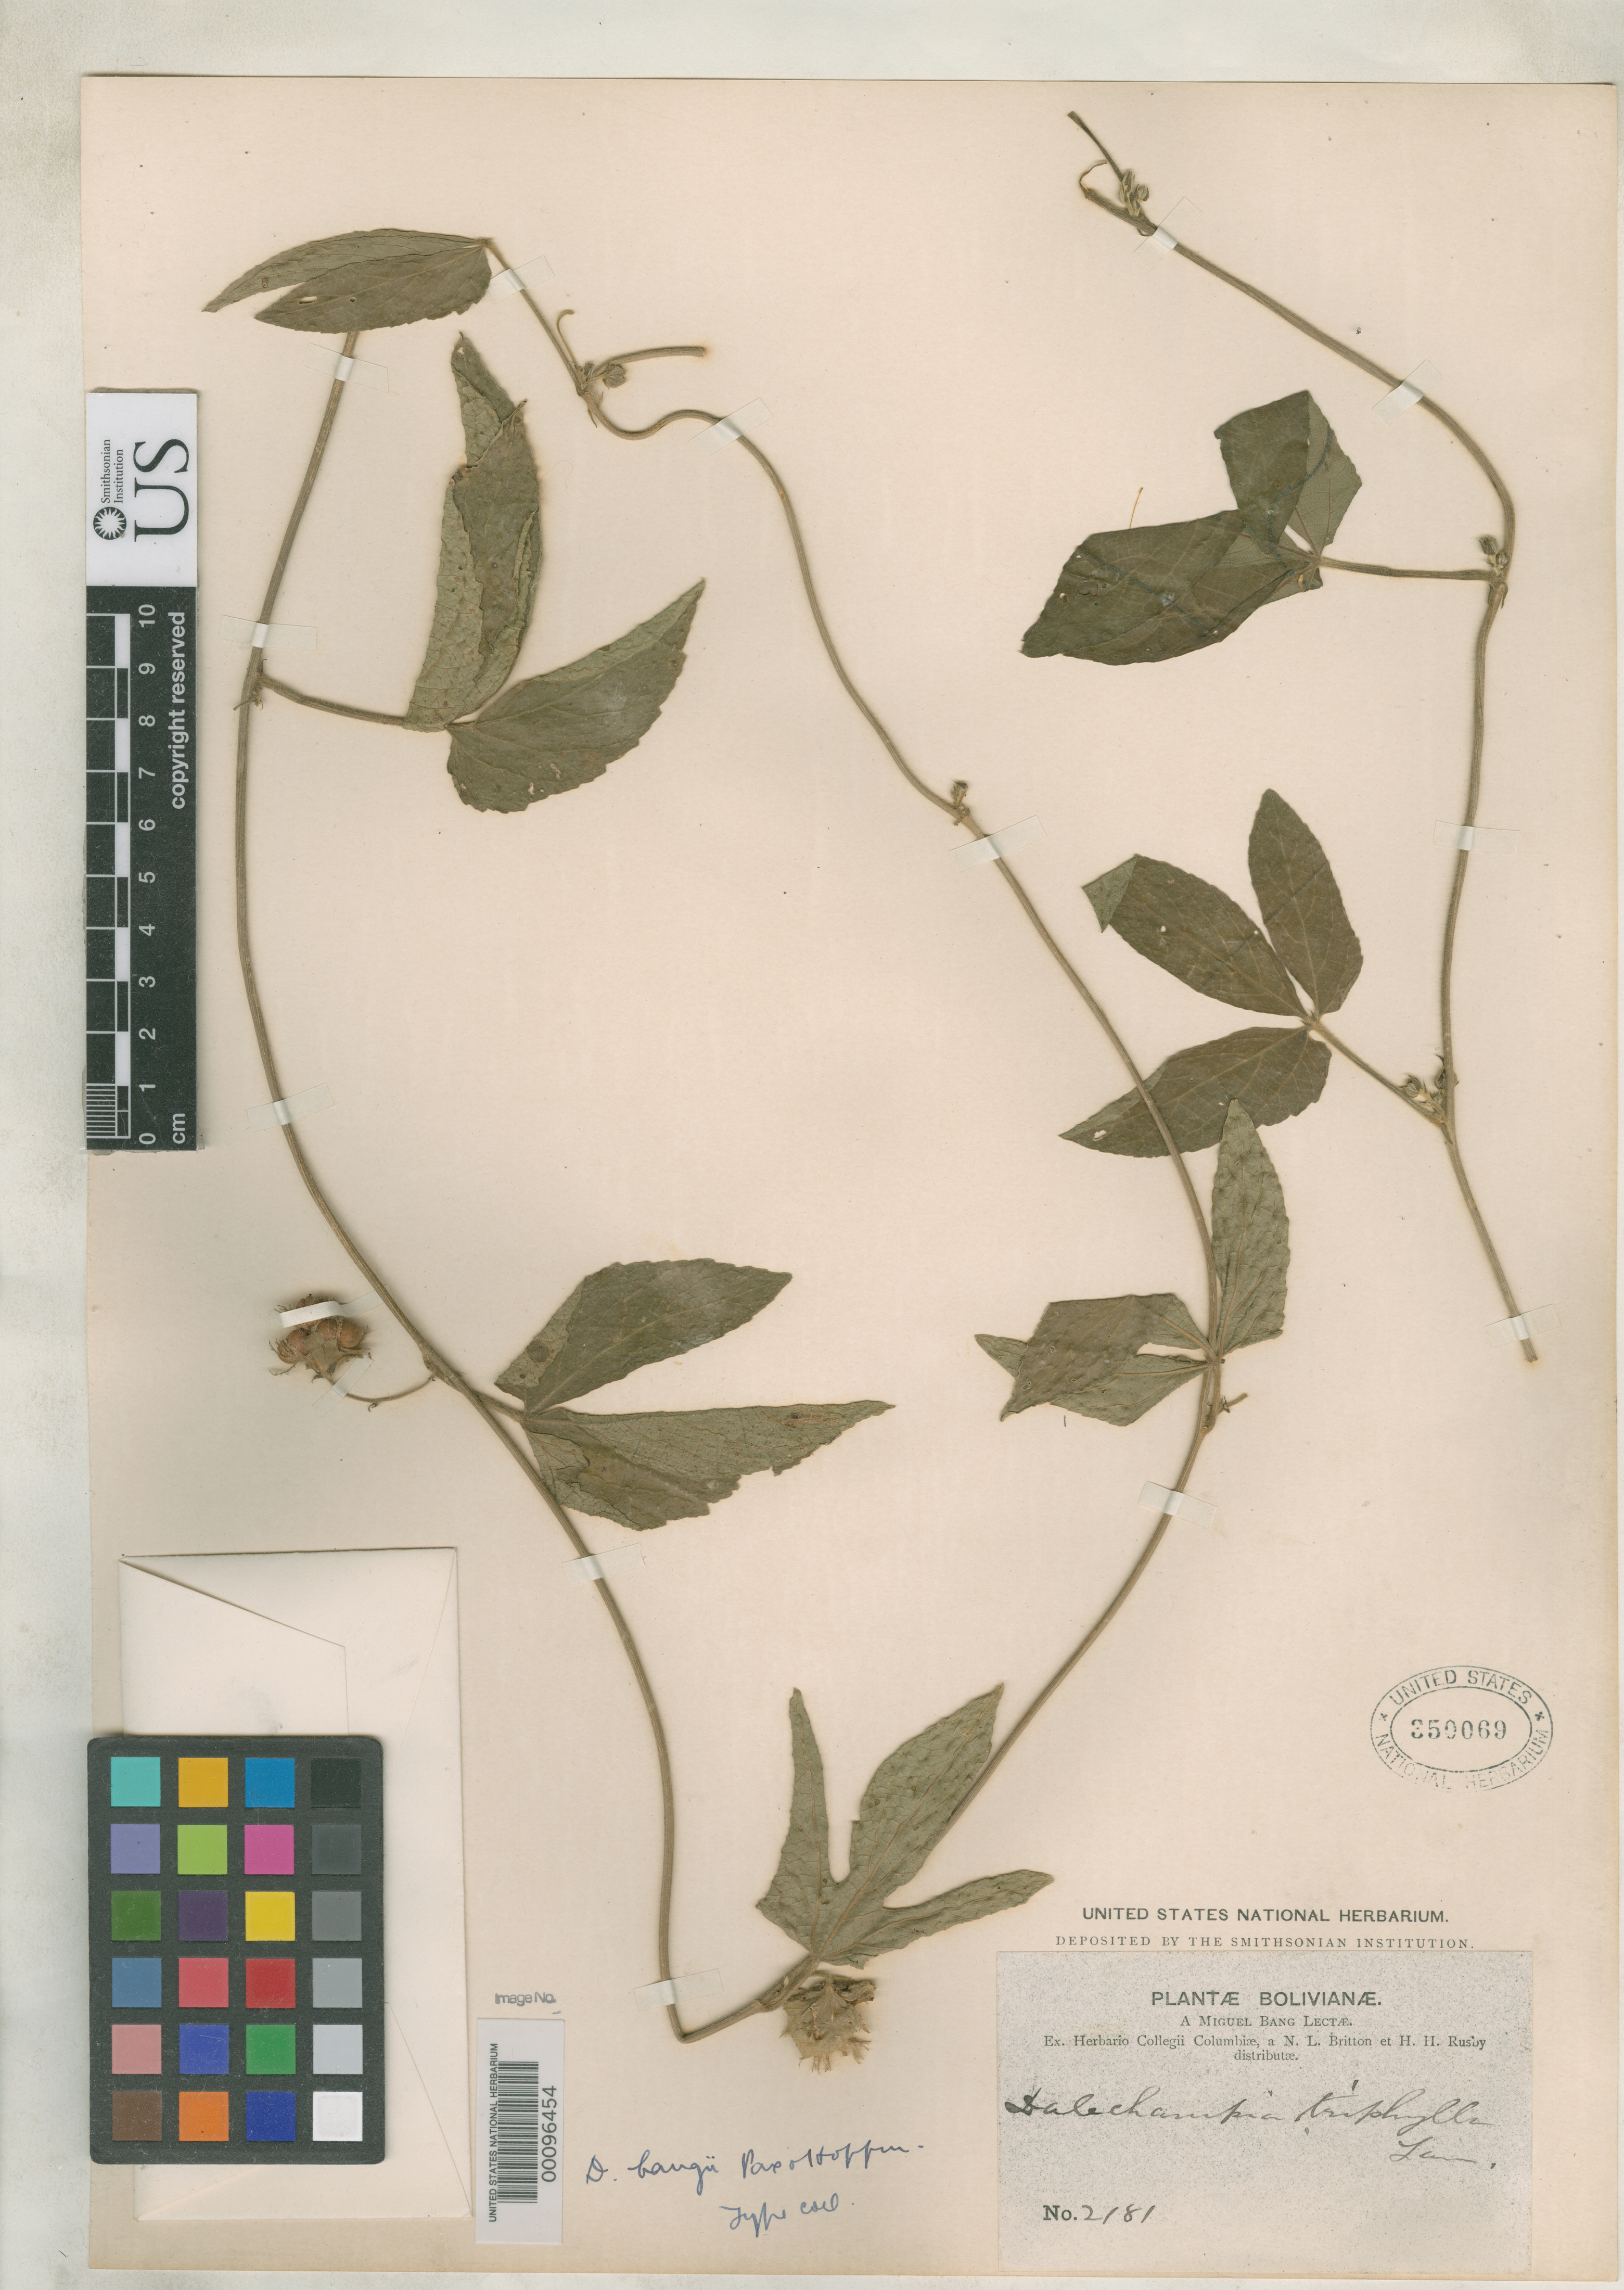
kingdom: Plantae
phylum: Tracheophyta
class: Magnoliopsida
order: Malpighiales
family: Euphorbiaceae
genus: Dalechampia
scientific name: Dalechampia bangii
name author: Pax & K. Hoffm. in Engl.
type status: Isotype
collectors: M. Bang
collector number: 2181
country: Bolivia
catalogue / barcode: US 350069